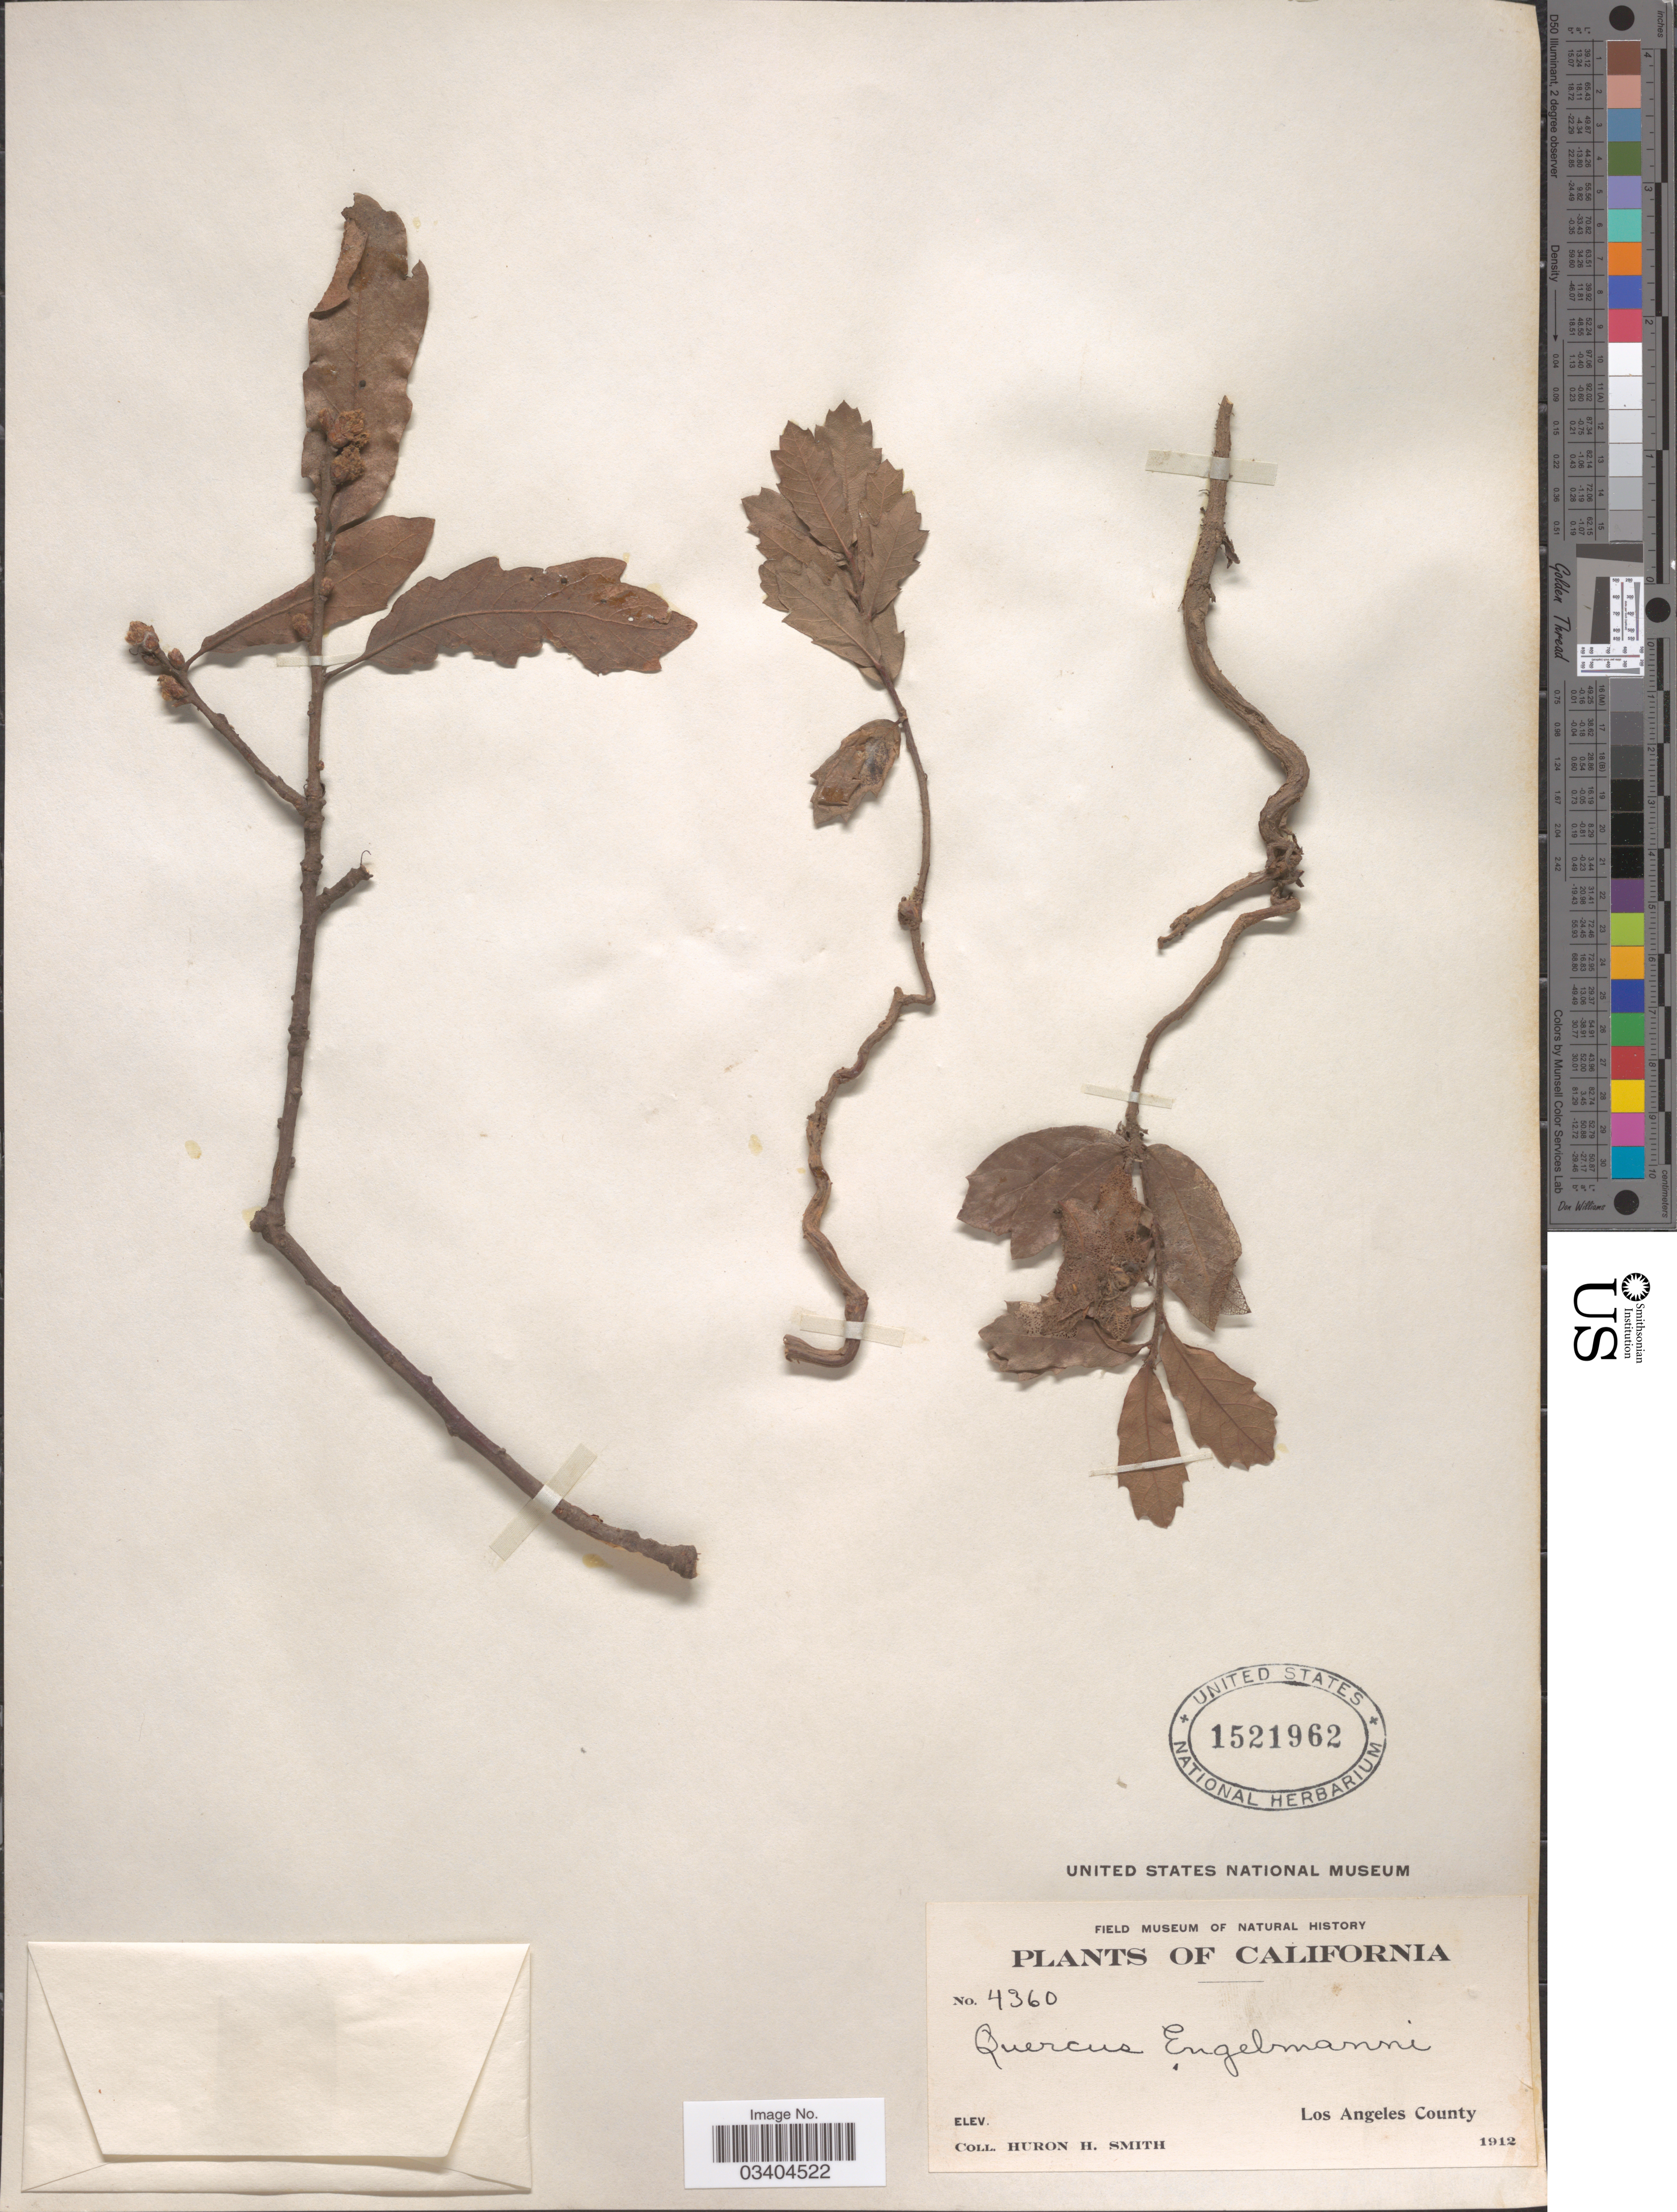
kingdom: Plantae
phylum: Tracheophyta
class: Magnoliopsida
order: Fagales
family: Fagaceae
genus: Quercus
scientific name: Quercus engelmannii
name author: Greene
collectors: Huron H. Smith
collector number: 4360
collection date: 1912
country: United States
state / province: California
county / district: Los Angeles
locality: Los Angeles Co.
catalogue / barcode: US 1521962